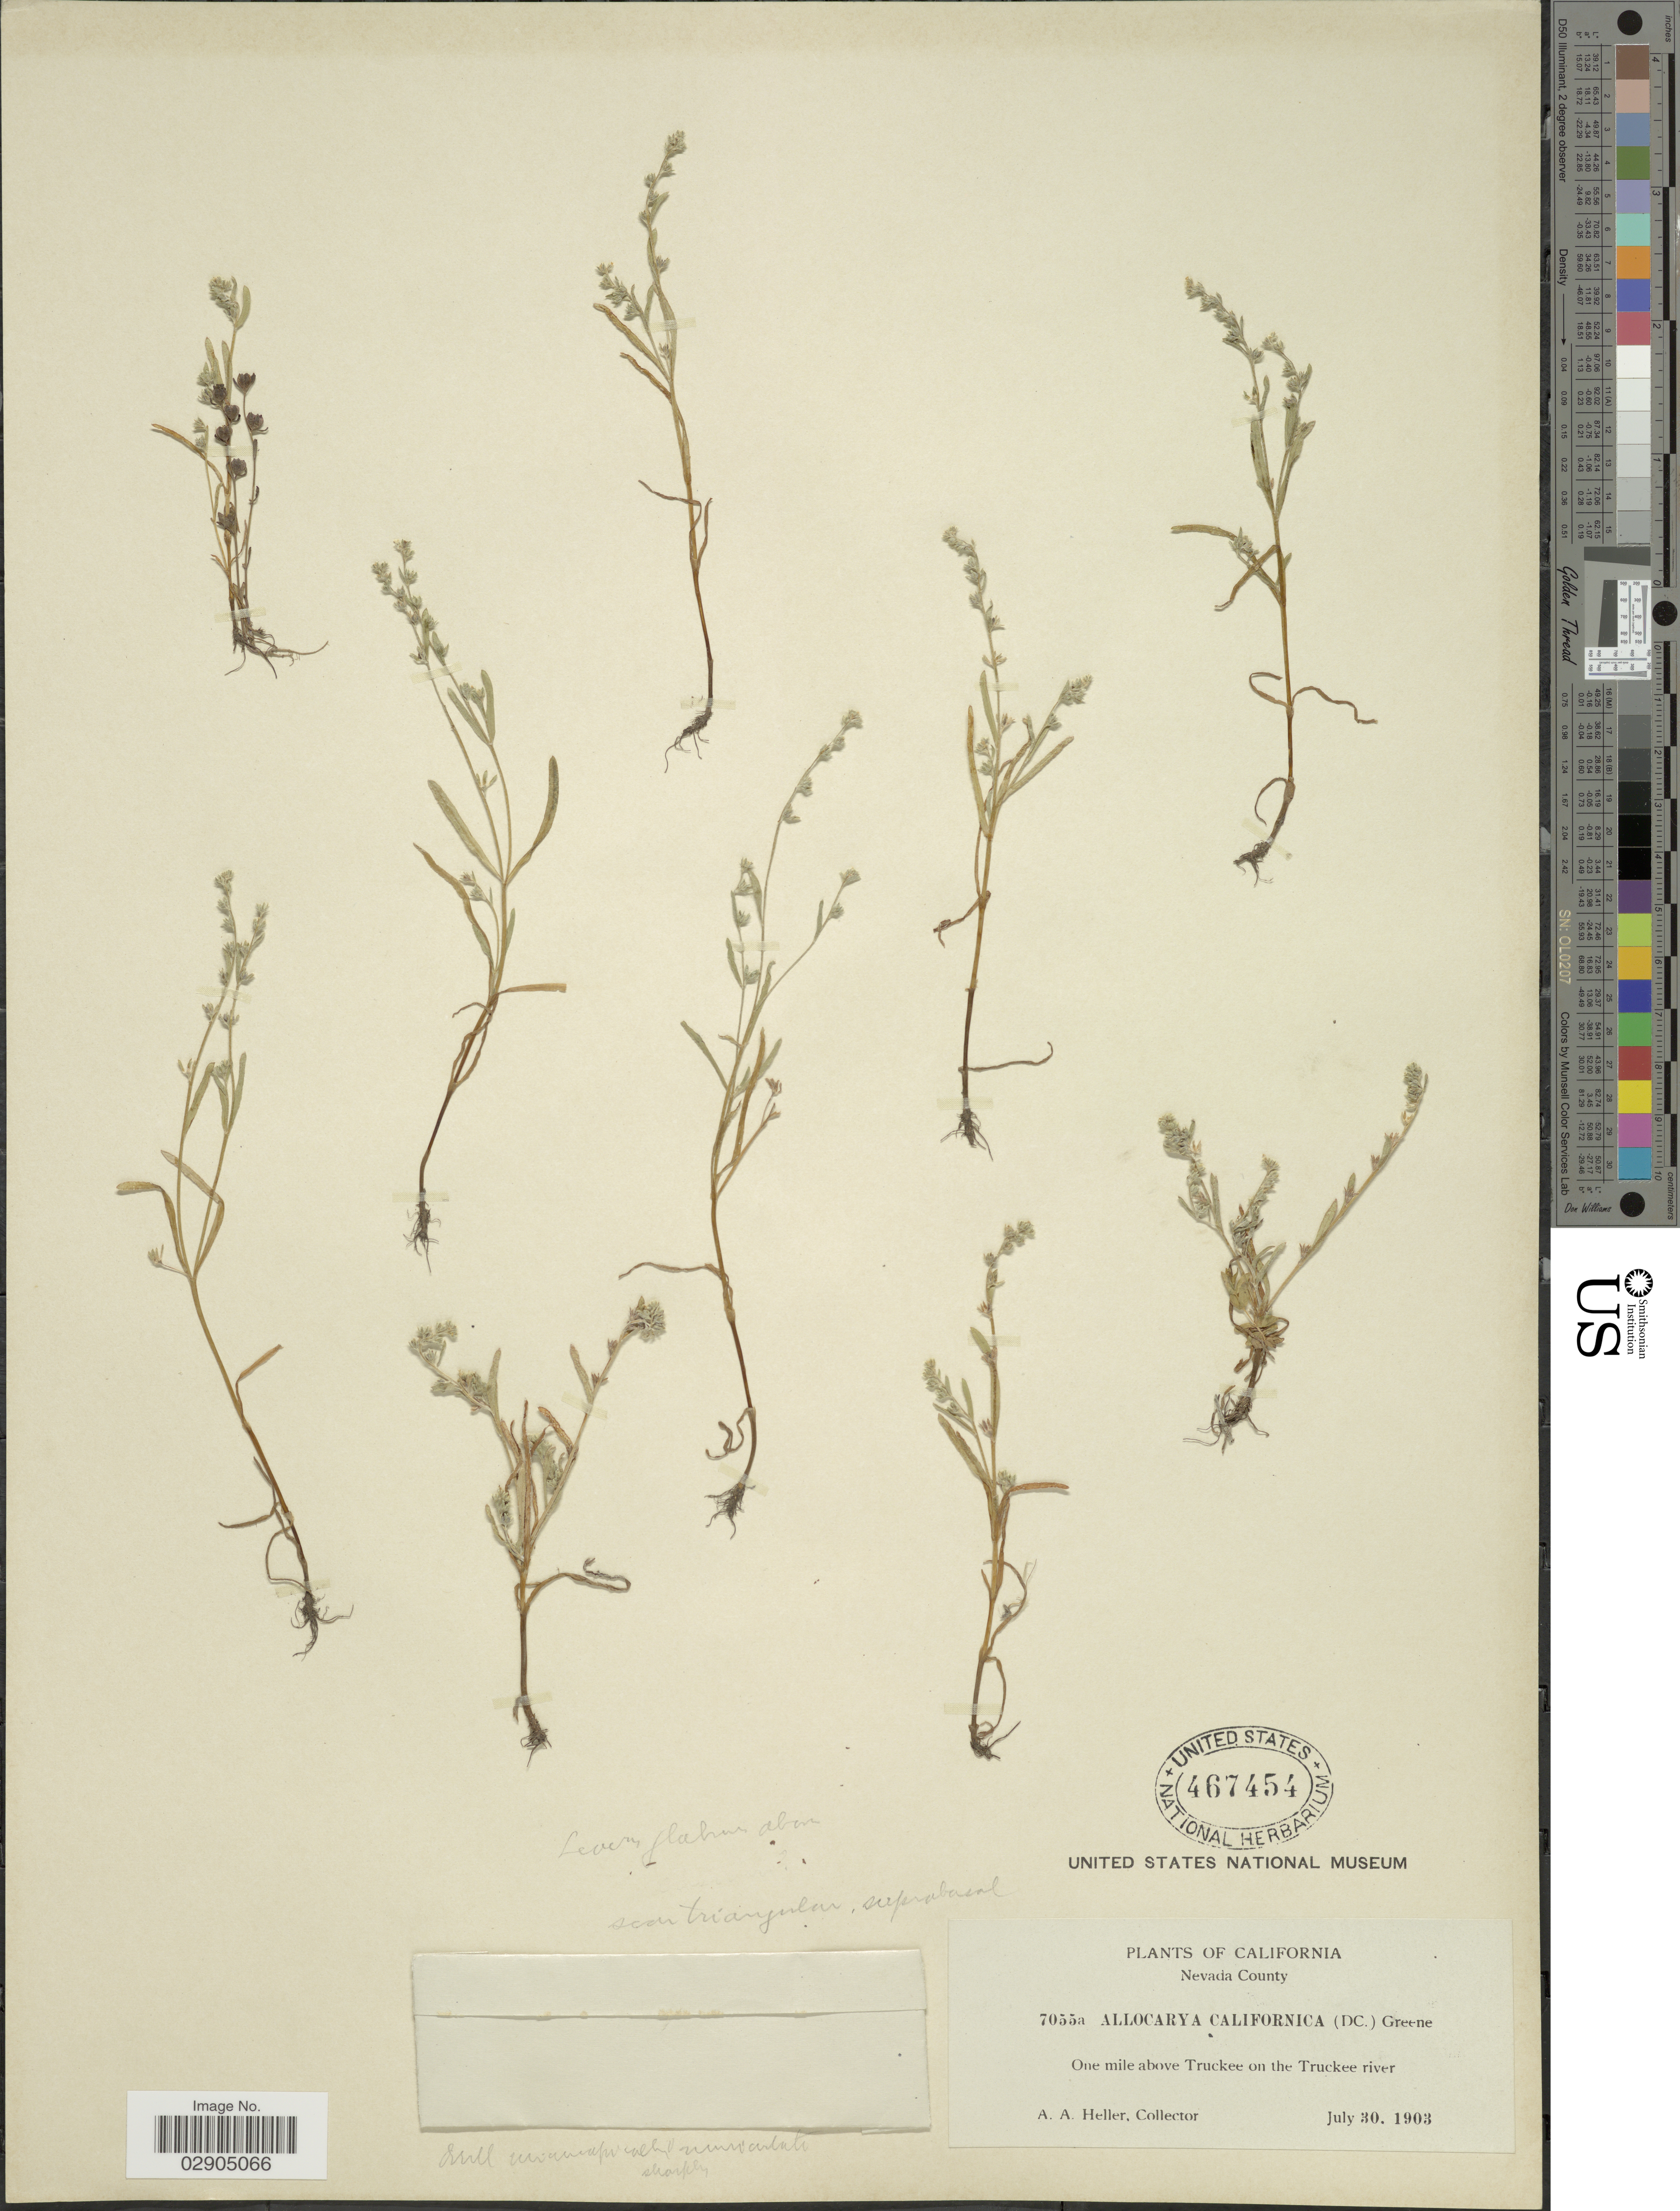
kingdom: Plantae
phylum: Tracheophyta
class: Magnoliopsida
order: Boraginales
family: Boraginaceae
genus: Allocarya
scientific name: Allocarya californica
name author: (Fisch. & C.A. Mey.) Greene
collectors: A. A. Heller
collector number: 7055a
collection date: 1903-07-30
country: United States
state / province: California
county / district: Nevada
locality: Nevada County. One mile above Truckee on the Truckee river.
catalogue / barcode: US 467454